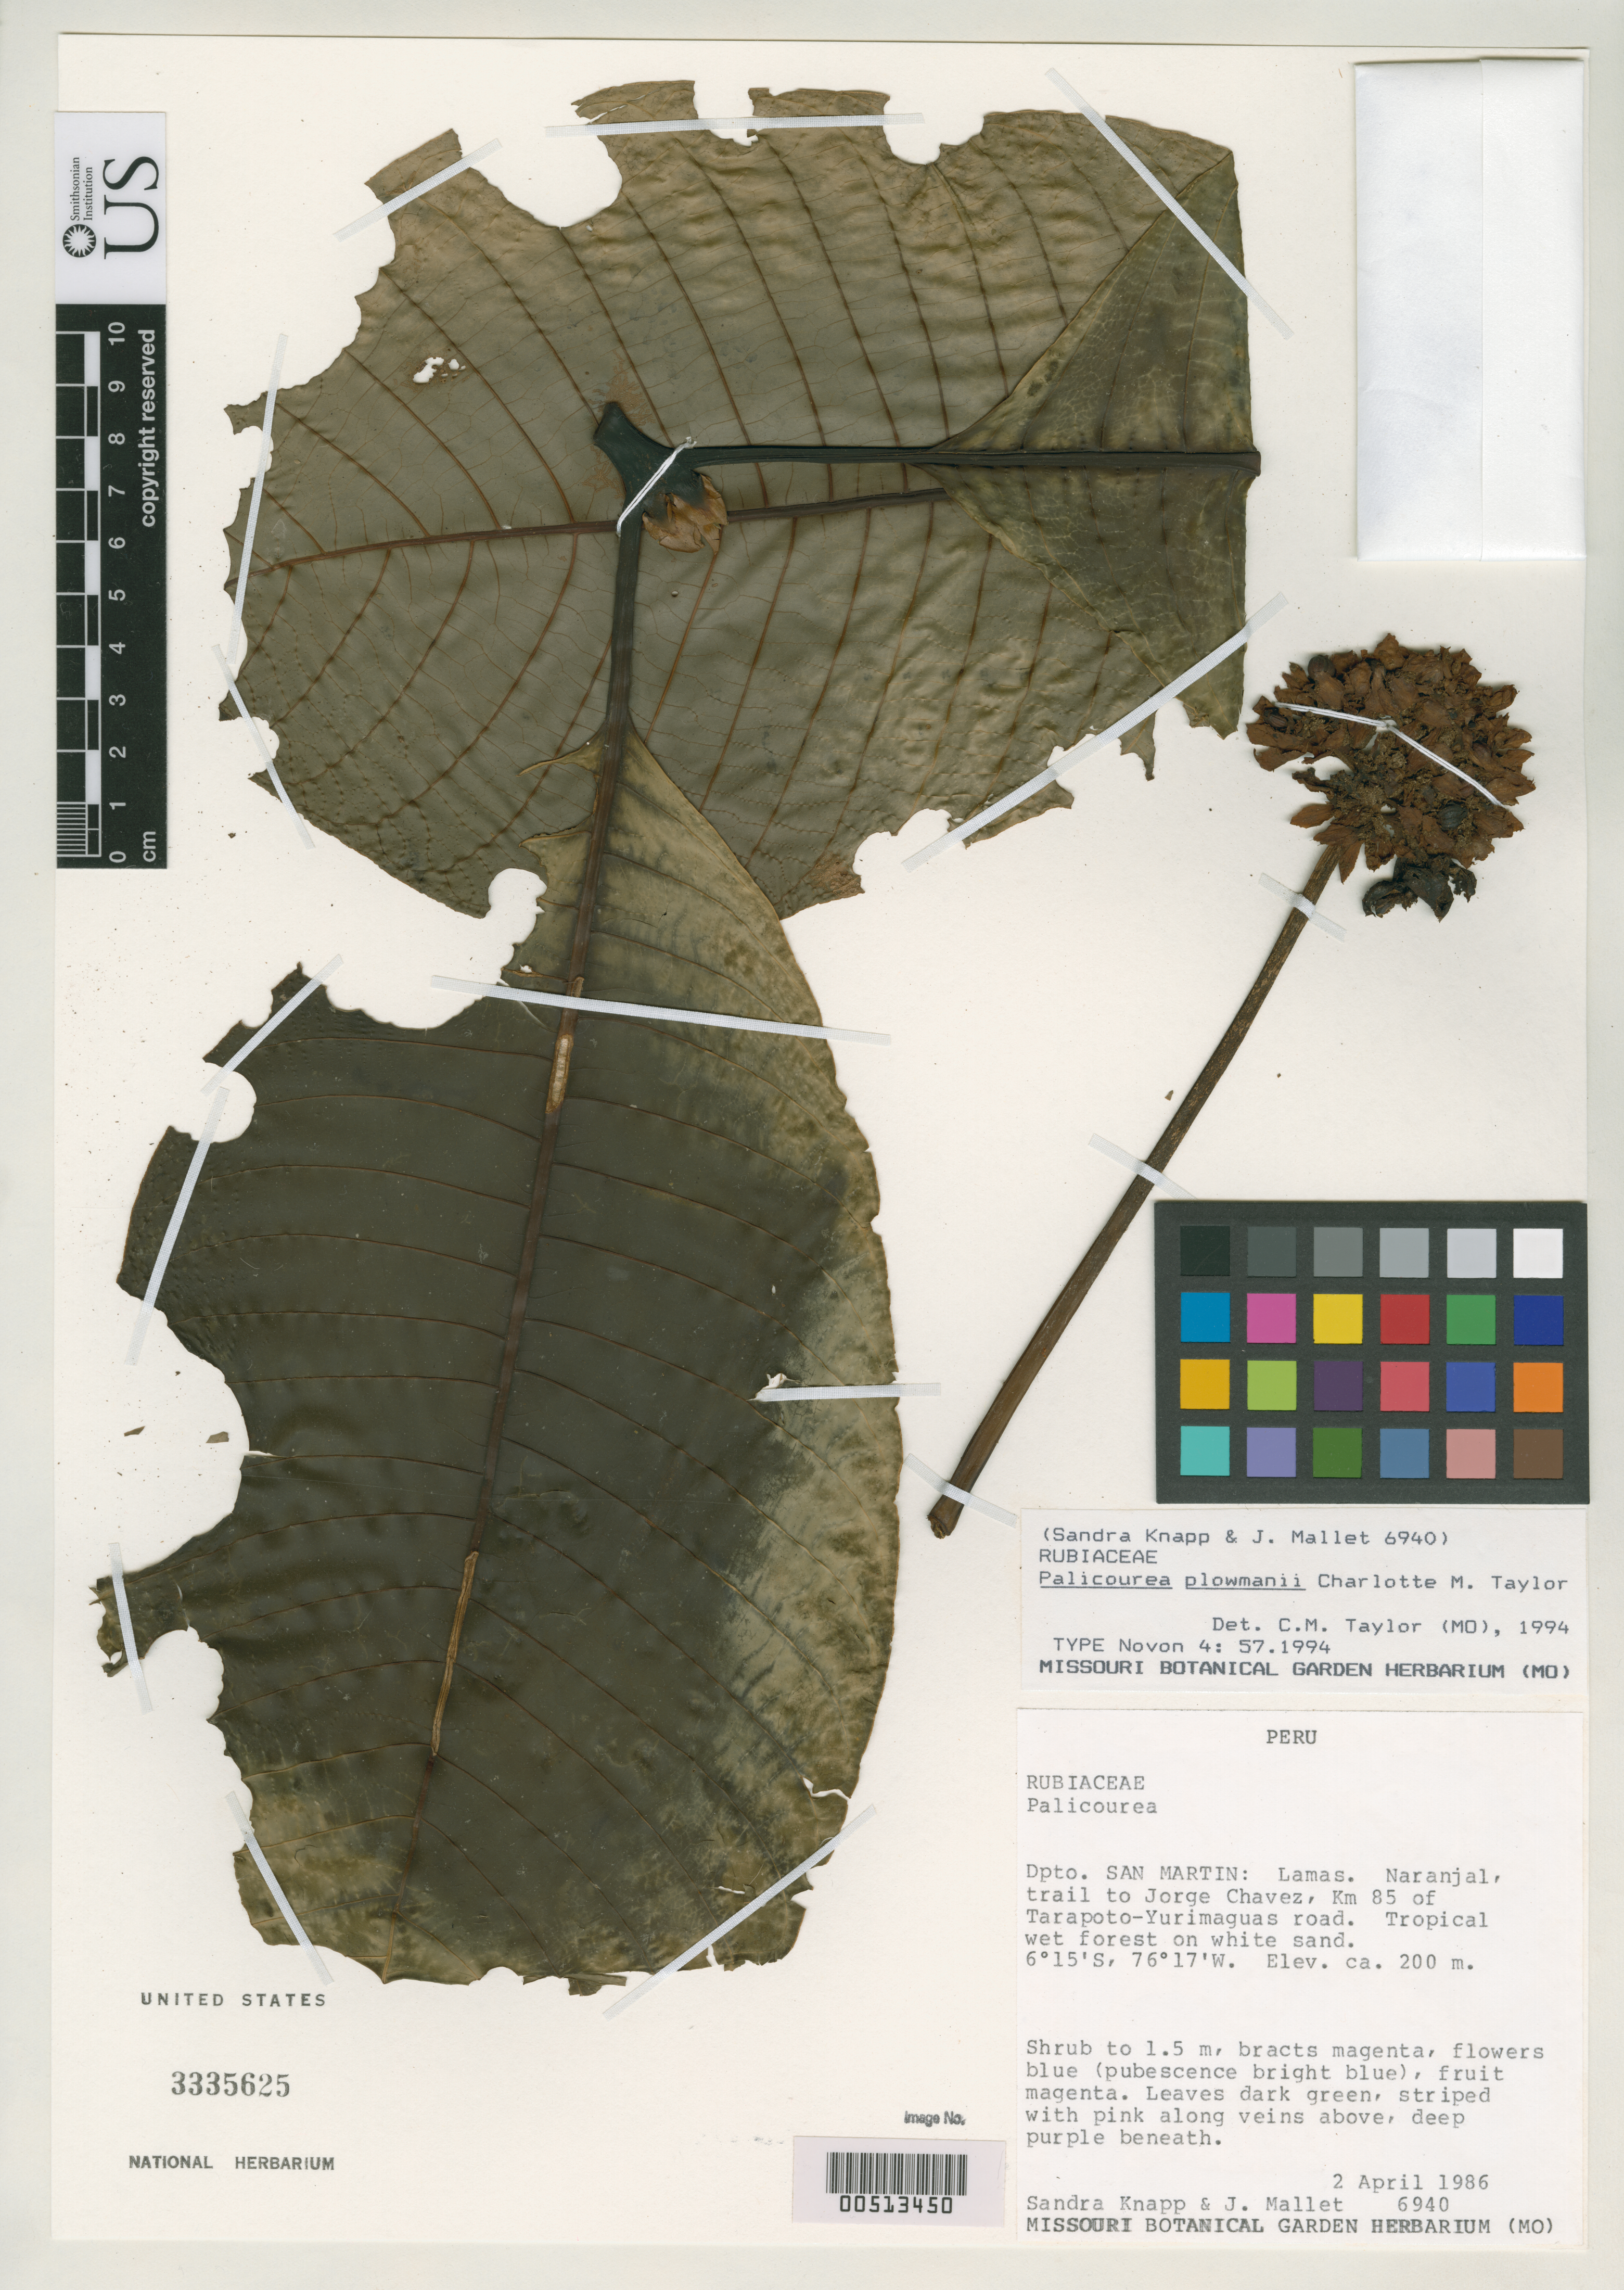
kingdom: Plantae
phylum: Tracheophyta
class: Magnoliopsida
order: Gentianales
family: Rubiaceae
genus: Palicourea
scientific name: Palicourea plowmanii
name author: D.R. Simpson ex C.M. Taylor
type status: Isotype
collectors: S. Knapp & J. Mallet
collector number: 6940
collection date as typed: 02 Apr 1986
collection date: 1986-04-02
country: Peru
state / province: San Martín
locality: Lamas, Naranjal, trail to Jorge Chavez, km 85 of Tarapoto-Yurimaguas Road.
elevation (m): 200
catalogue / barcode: US 3335625